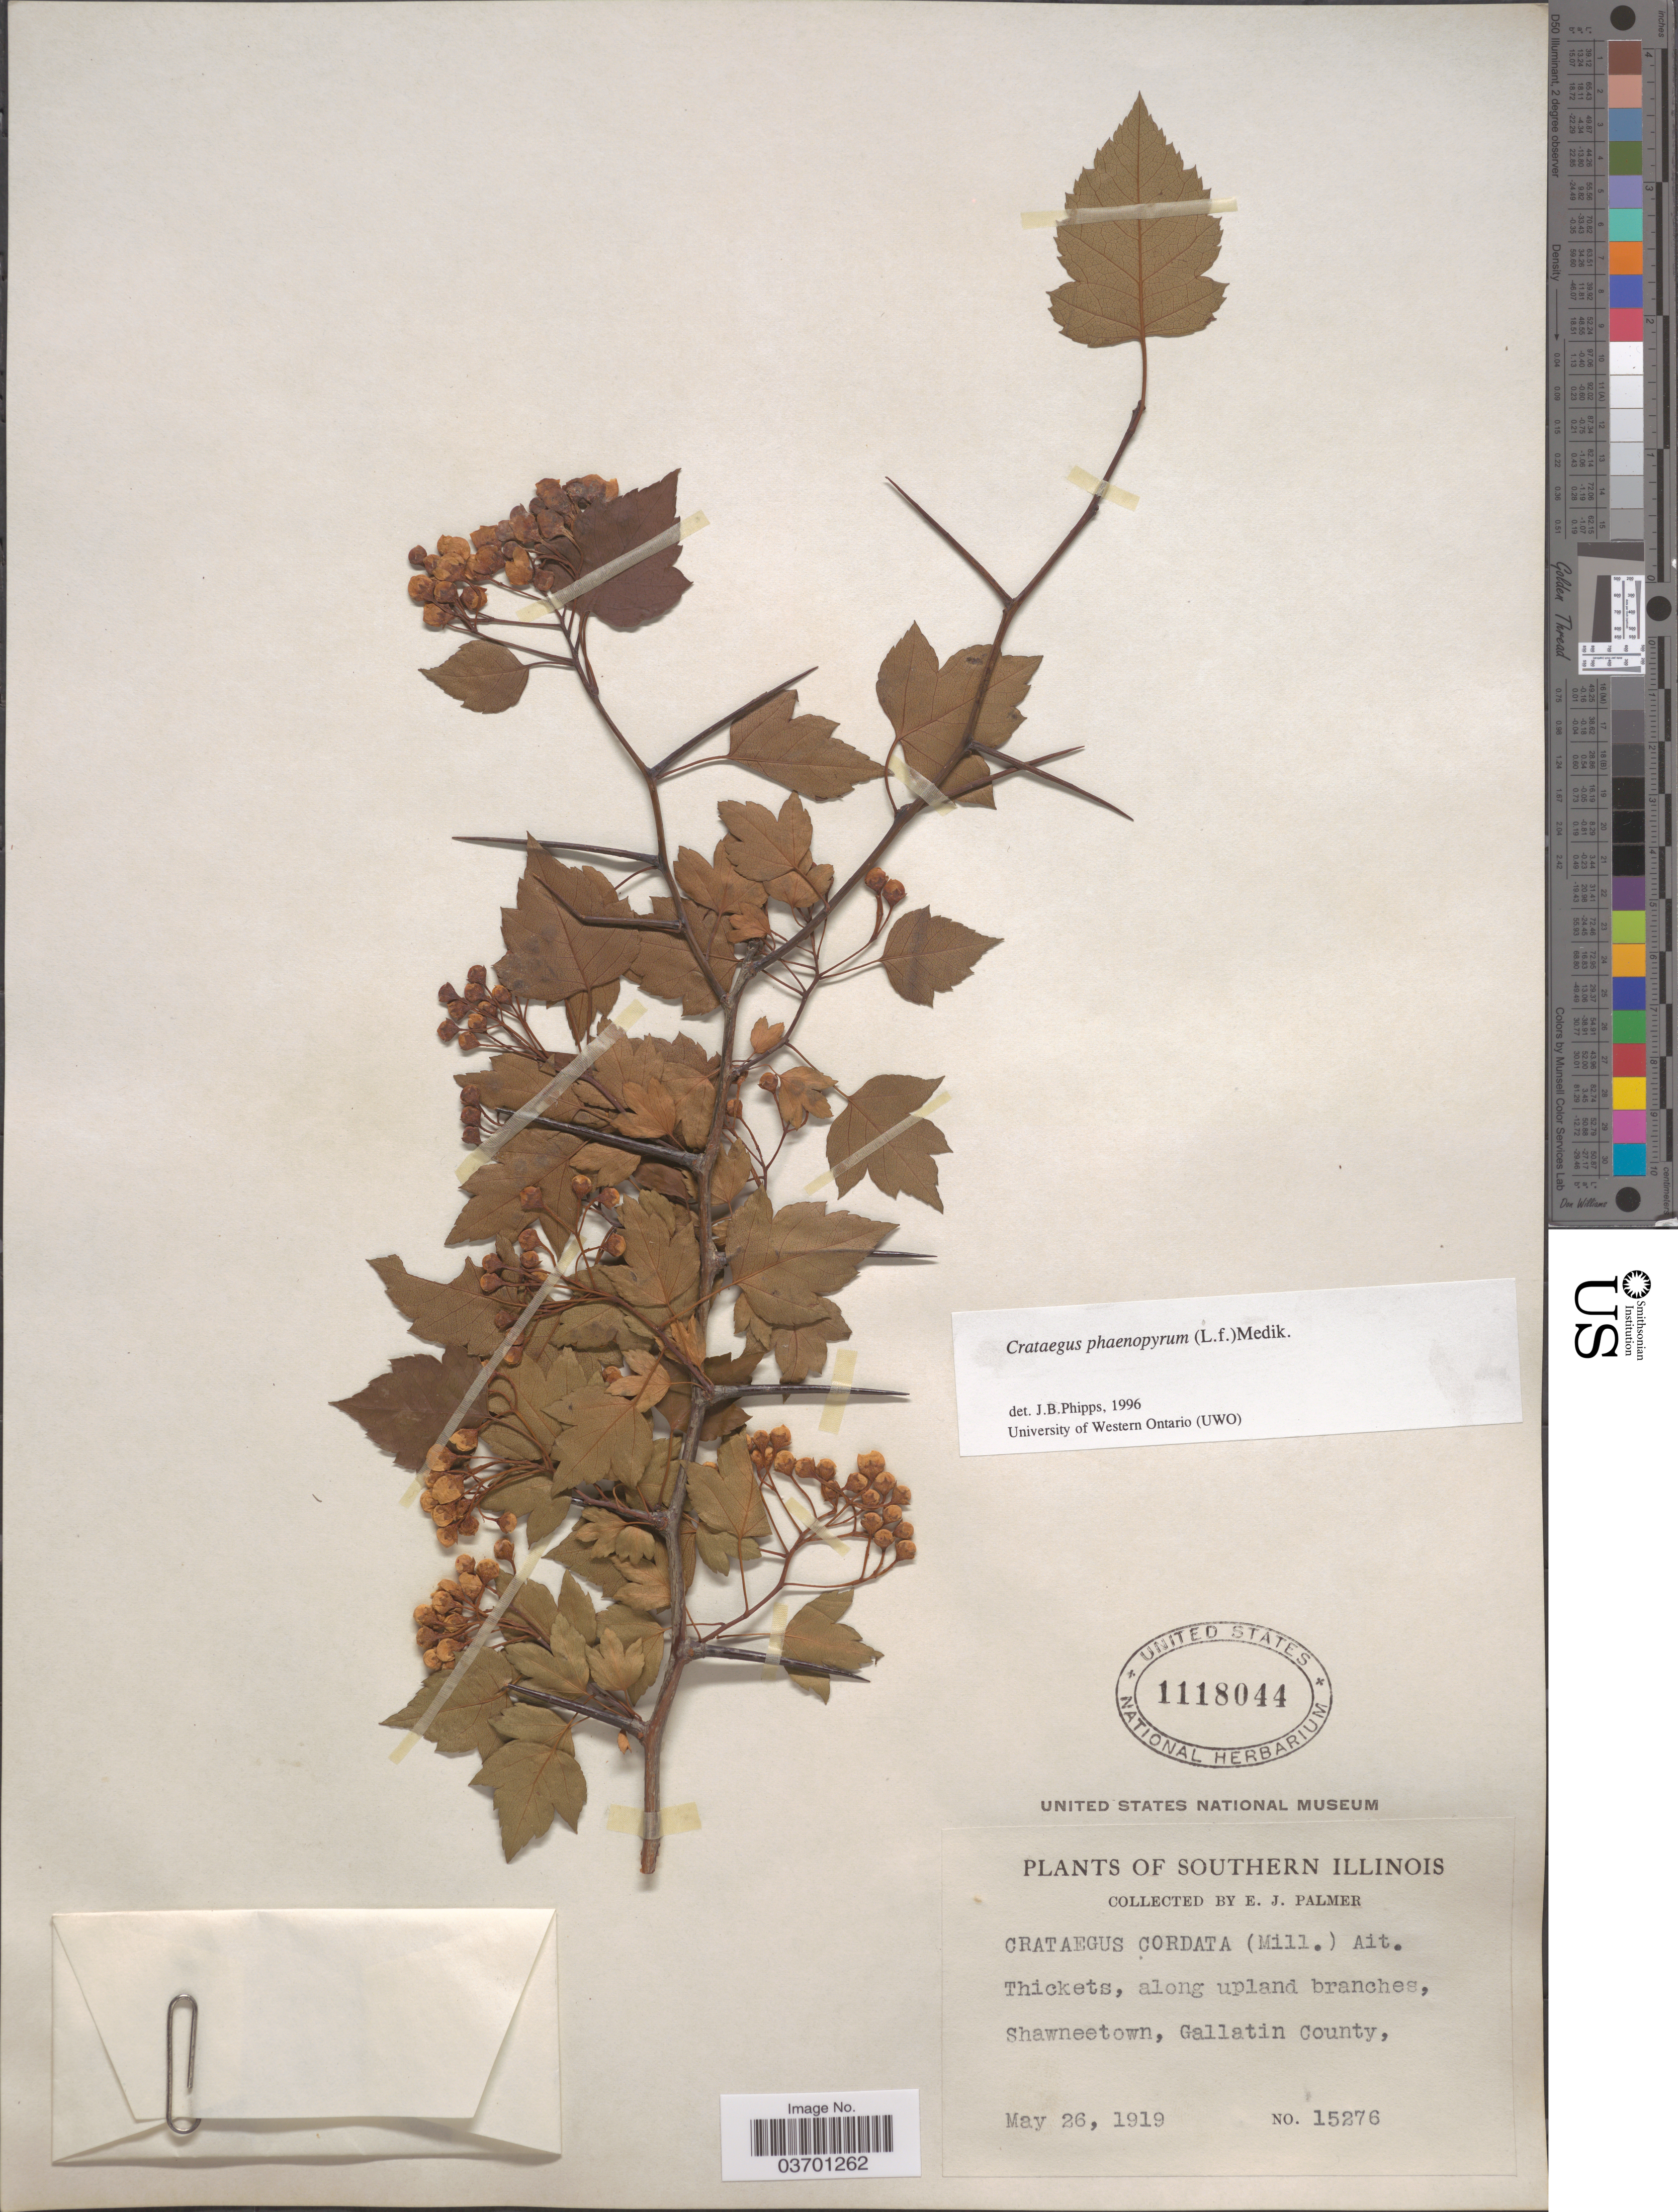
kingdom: Plantae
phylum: Tracheophyta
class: Magnoliopsida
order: Rosales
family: Rosaceae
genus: Crataegus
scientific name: Crataegus phaenopyrum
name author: (L. f.) Medik.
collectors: E. J. Palmer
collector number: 15276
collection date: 1919-05-26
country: United States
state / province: Illinois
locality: Southern Illinois. Along upland branches, Shawneetown, Gallatin County.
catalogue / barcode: US 1118044